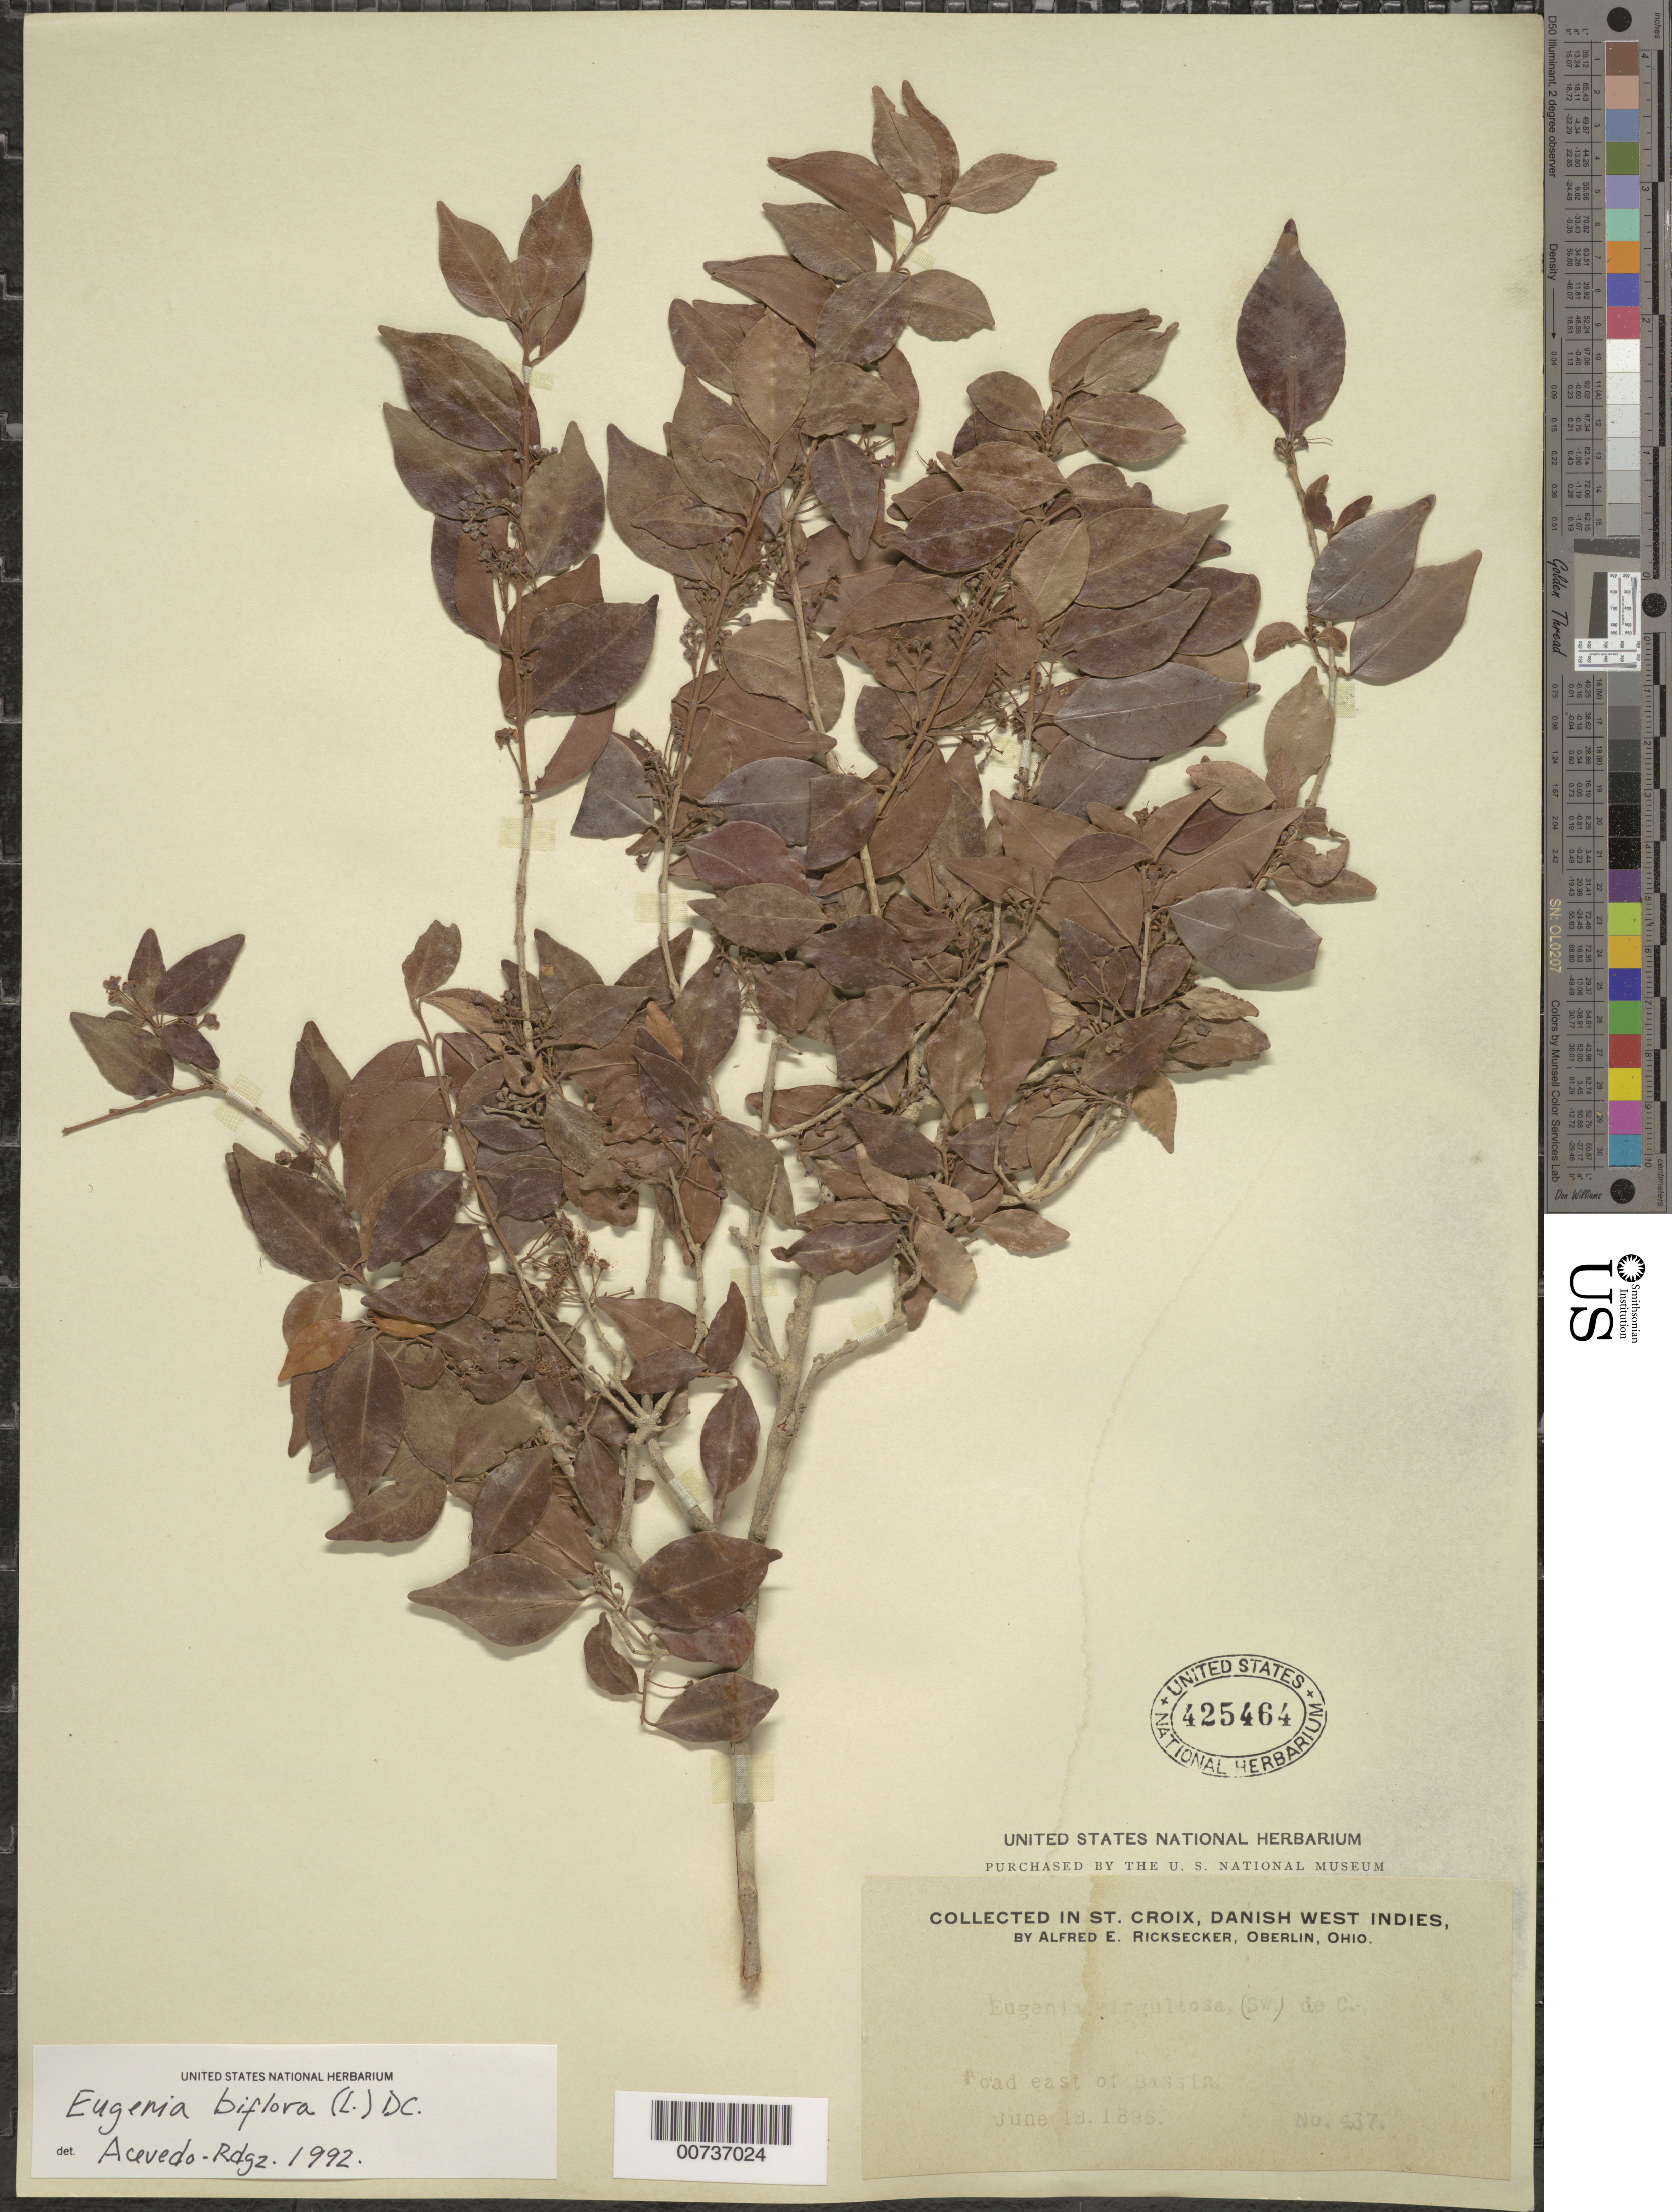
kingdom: Plantae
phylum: Tracheophyta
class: Magnoliopsida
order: Myrtales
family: Myrtaceae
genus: Eugenia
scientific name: Eugenia biflora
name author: (L.) DC.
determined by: Acevedo-Rodríguez, P., (BOT), Smithsonian Institution - National Museum of Natural History (UNITED STATES)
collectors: A. E. Ricksecker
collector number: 437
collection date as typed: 18 Jun 1896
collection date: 1896-06-18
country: U.S. Virgin Islands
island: St. Croix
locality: Road east of Bassin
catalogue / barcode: US 425464